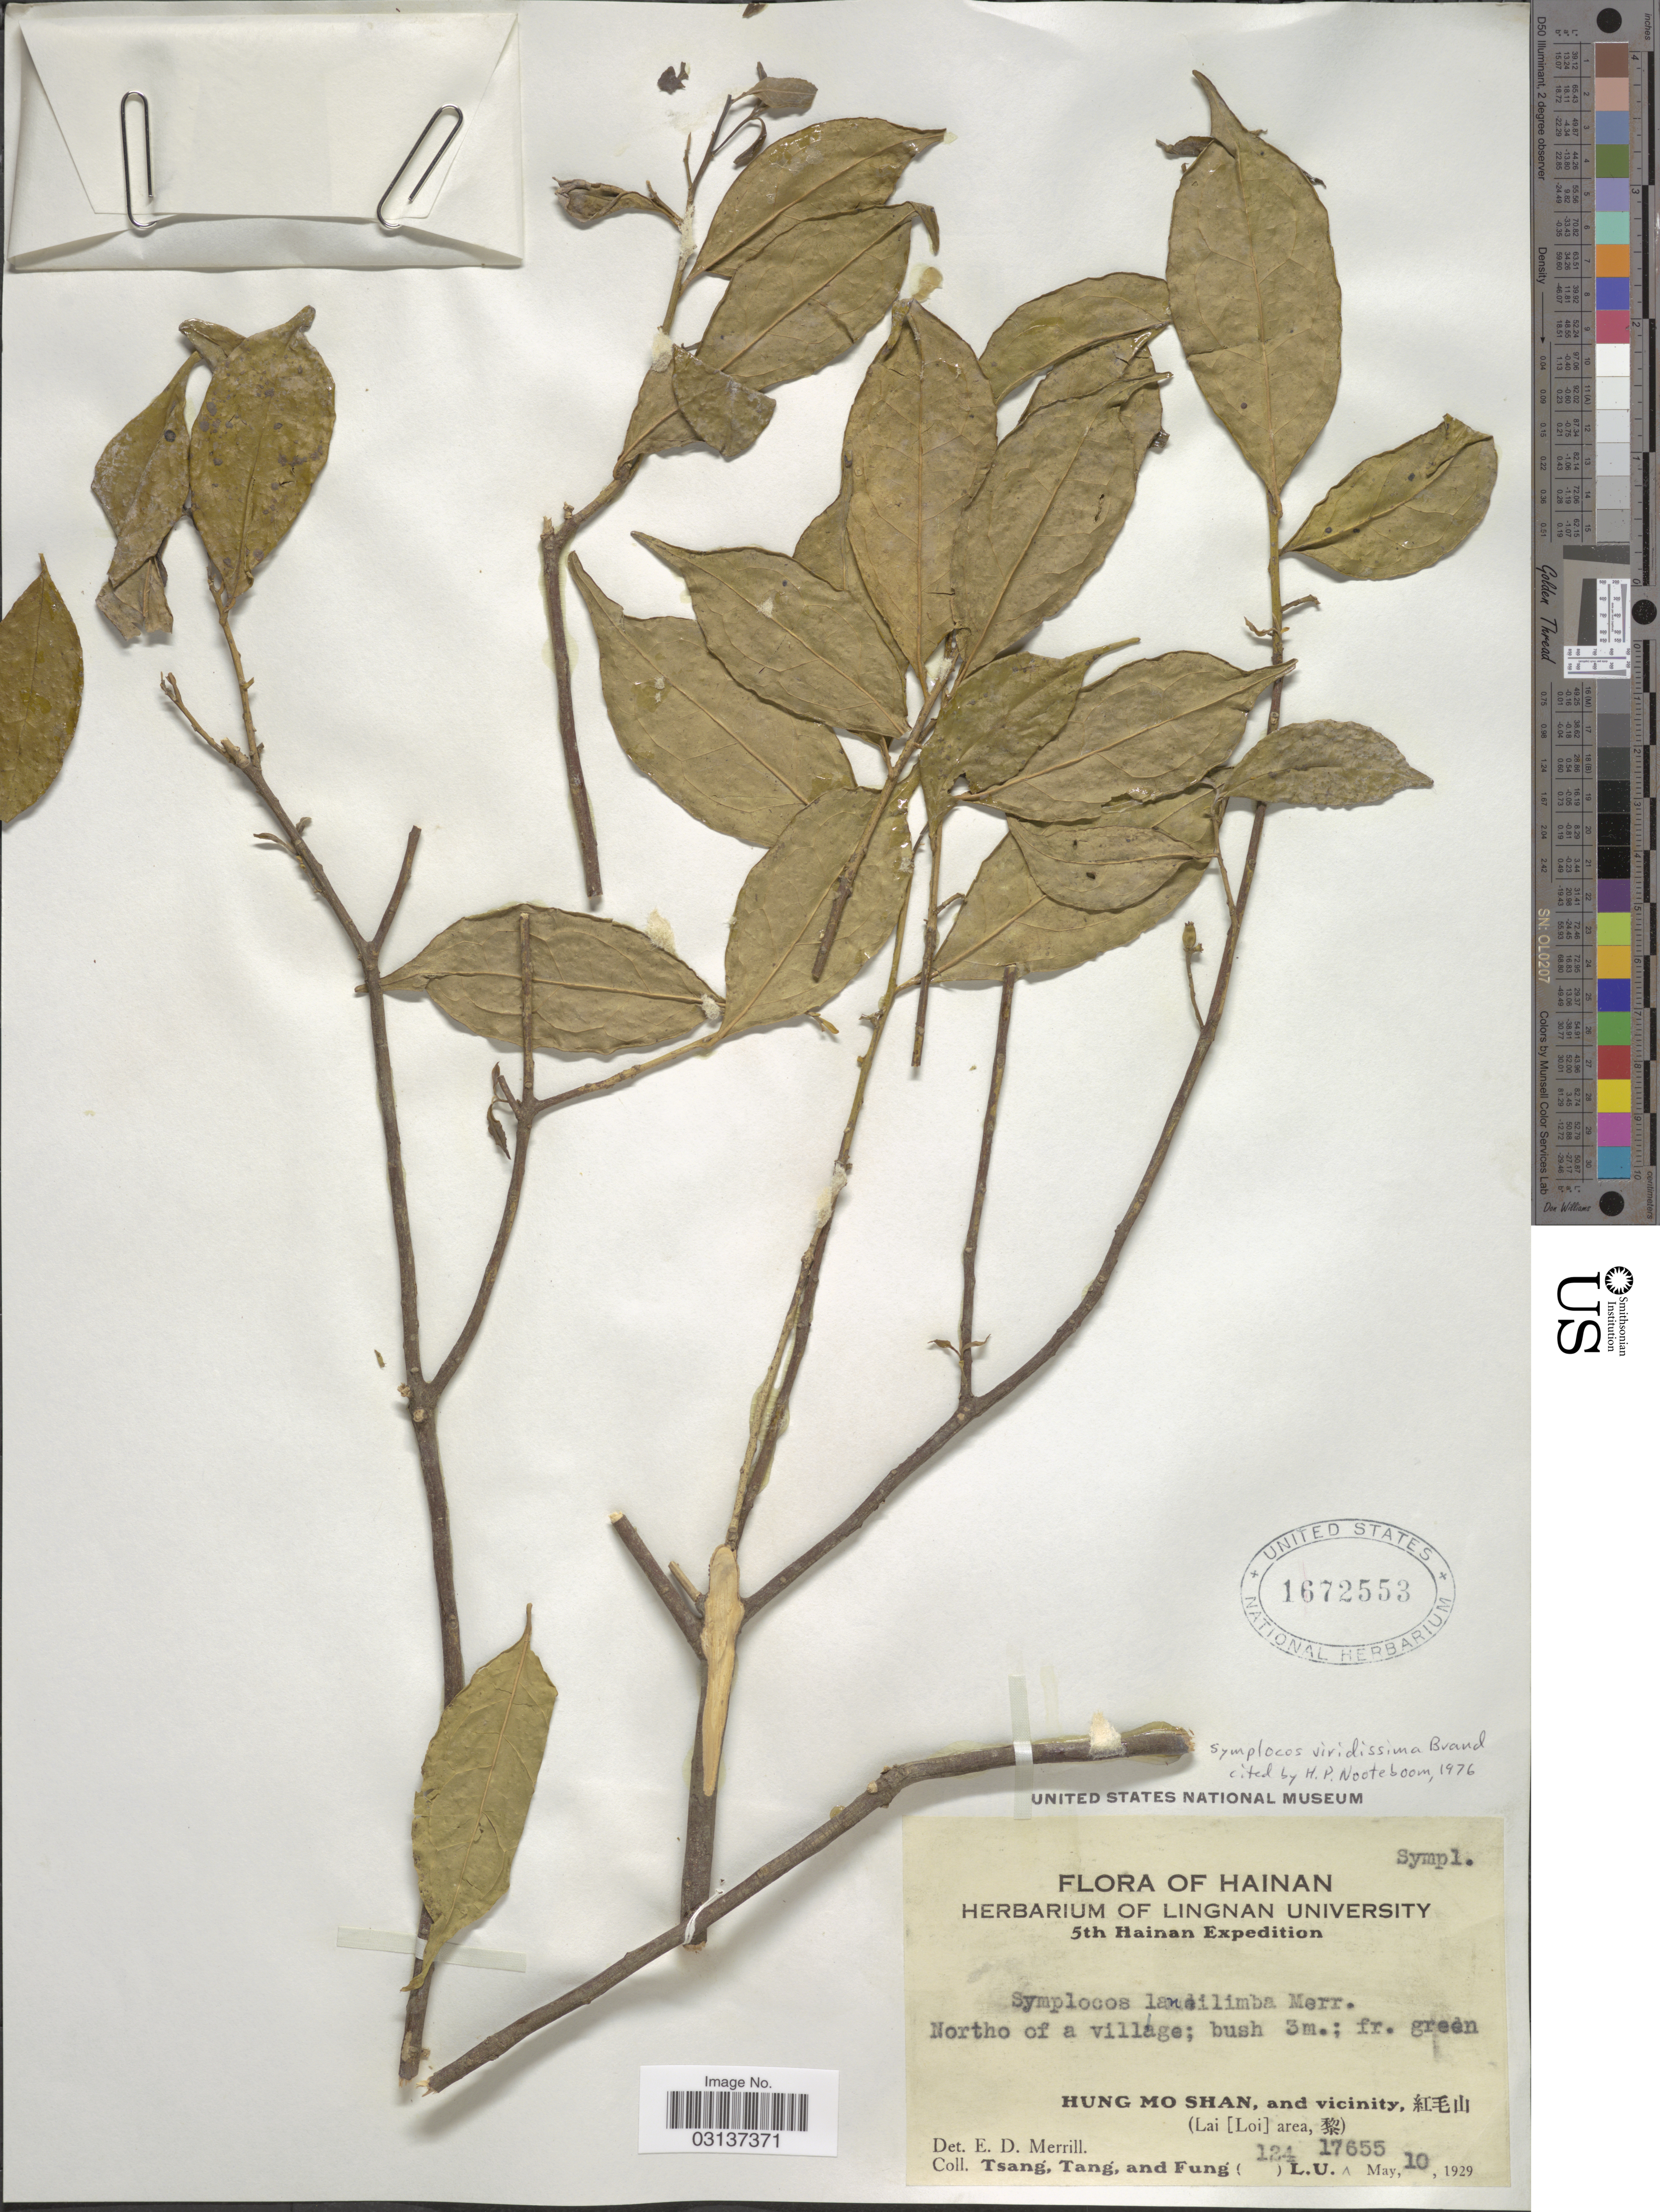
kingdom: Plantae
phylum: Tracheophyta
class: Magnoliopsida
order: Ericales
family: Symplocaceae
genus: Symplocos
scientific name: Symplocos viridissima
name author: Brand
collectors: -. T'sang, -- Tang & Fung, --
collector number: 124L.U.17655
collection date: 1929-05-10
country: China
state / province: Hainan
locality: Hung Mo Shan, and vicinity. (Lai [Loi] area).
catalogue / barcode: US 1672553